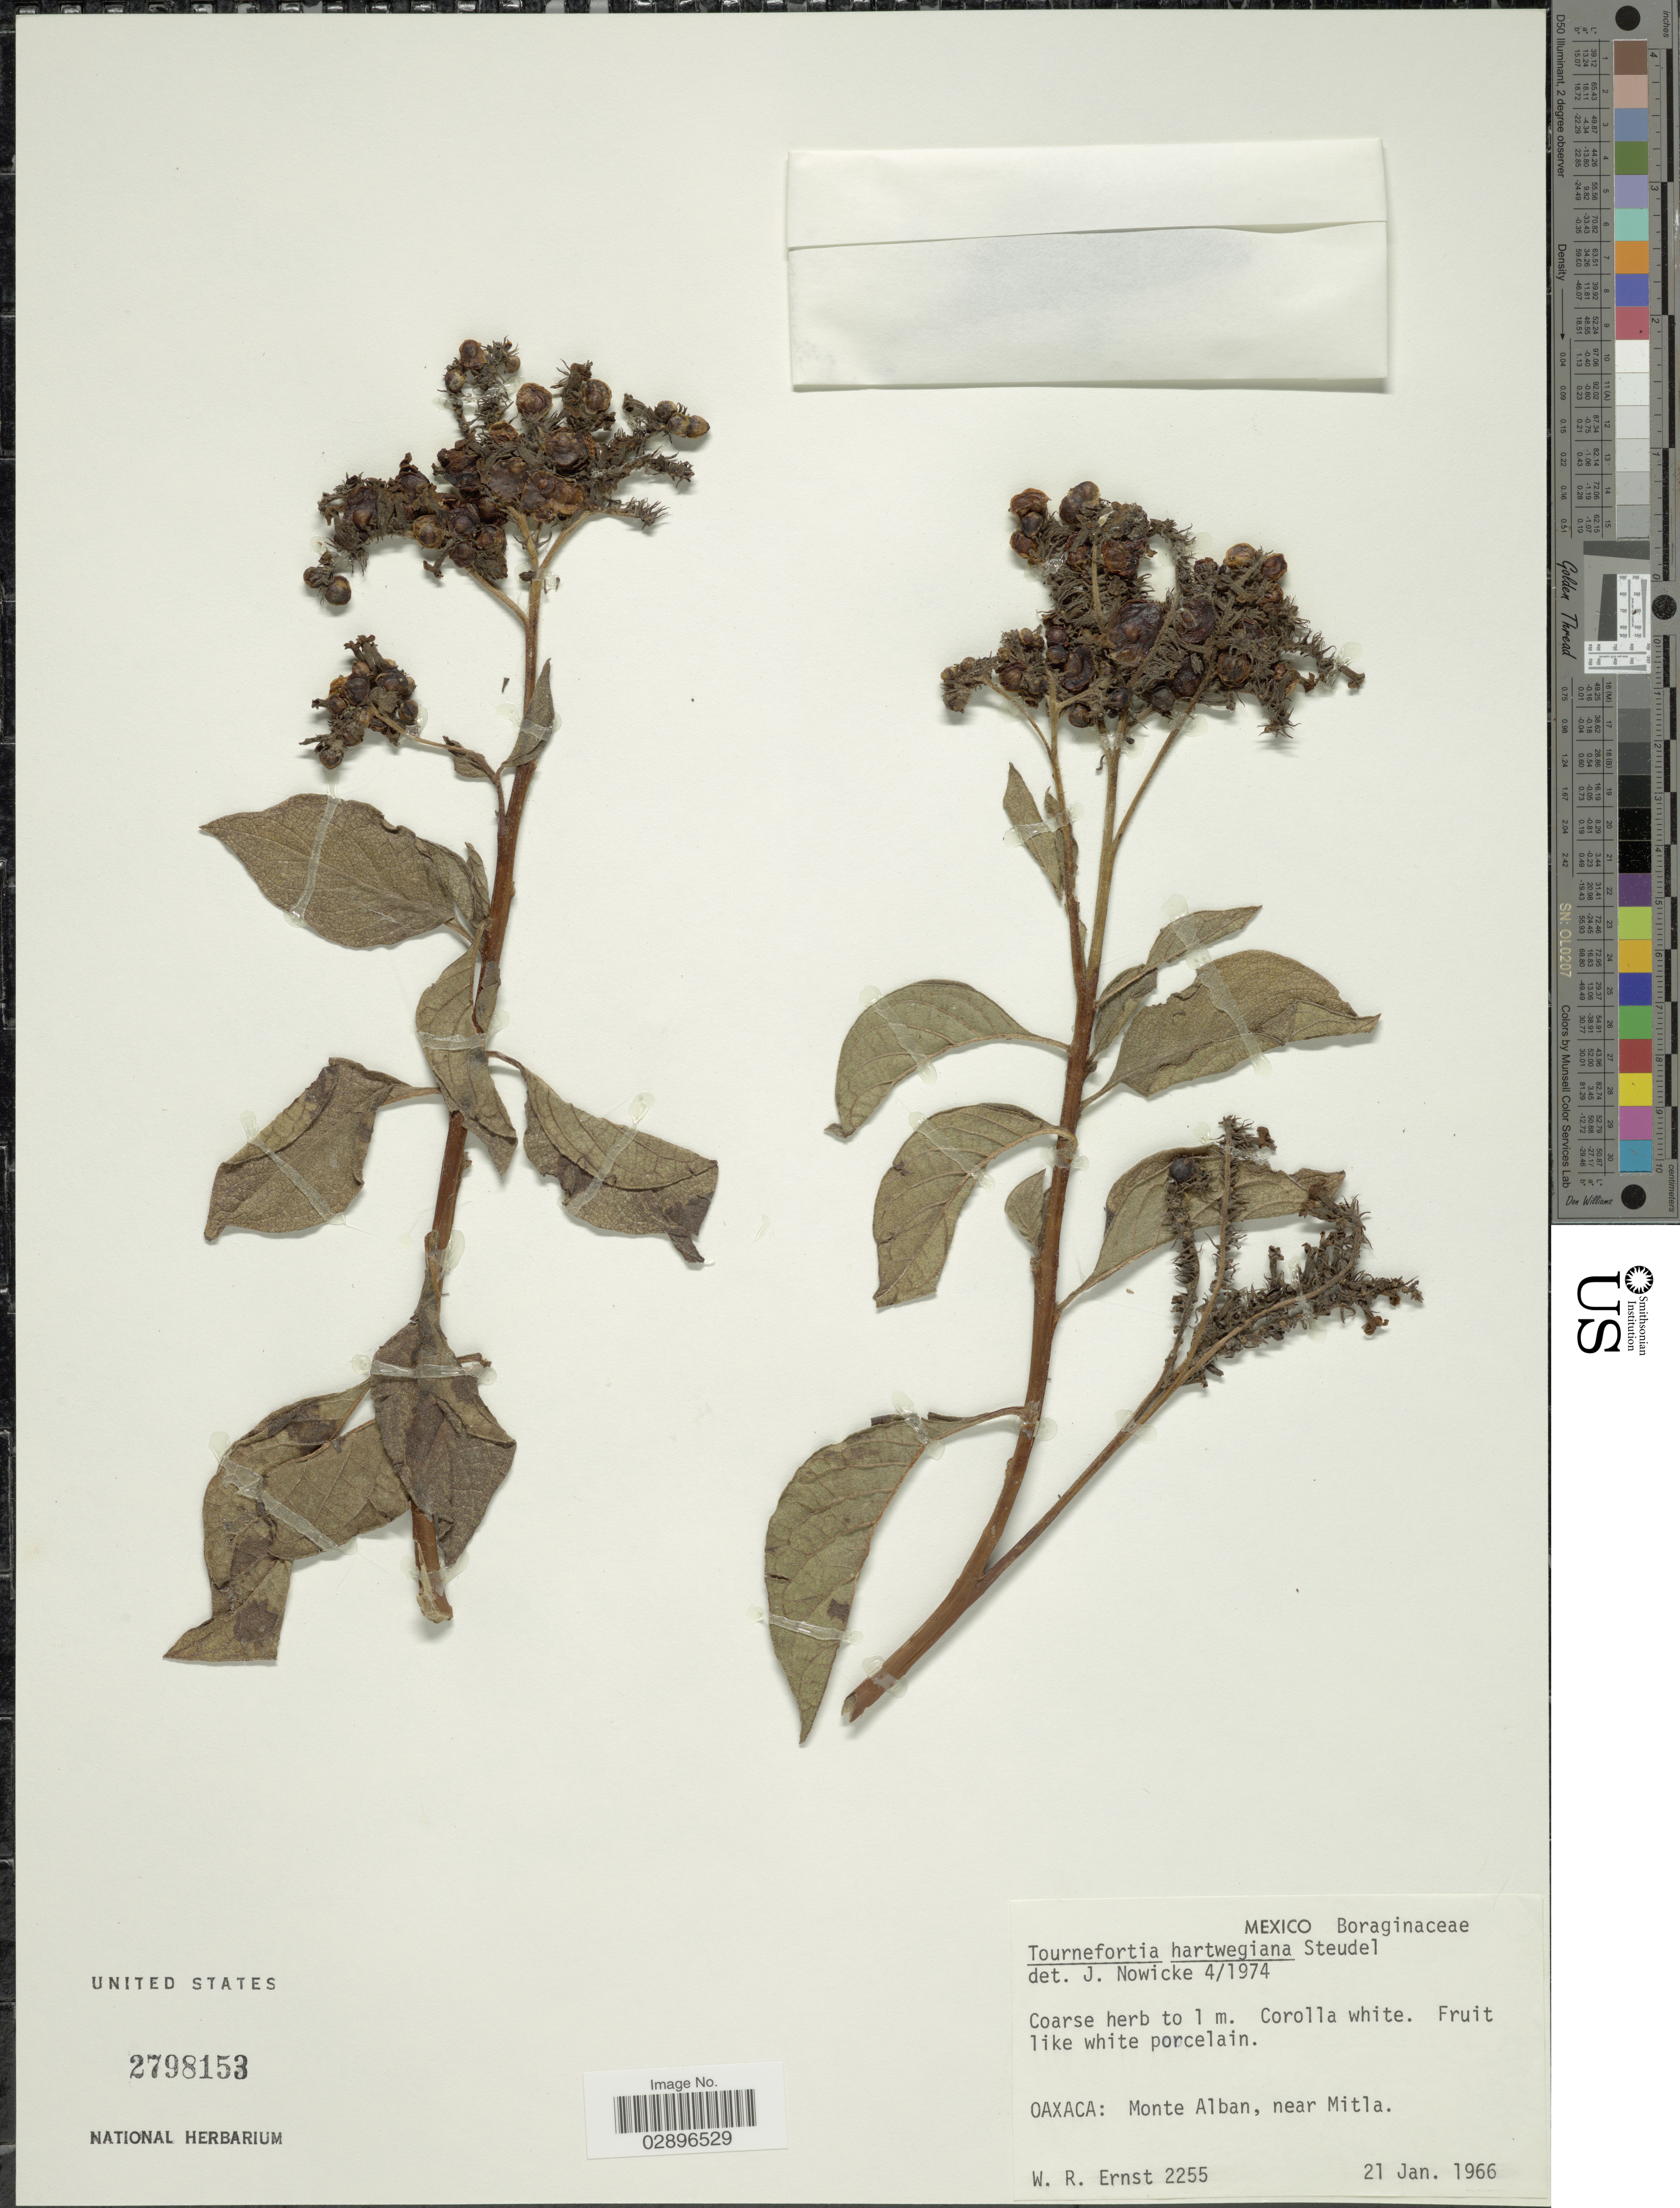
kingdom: Plantae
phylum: Tracheophyta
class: Magnoliopsida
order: Boraginales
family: Heliotropiaceae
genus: Tournefortia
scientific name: Tournefortia hartwegiana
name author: Steud.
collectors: W. R. Ernst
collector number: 2255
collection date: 1966-01-21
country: Mexico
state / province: Oaxaca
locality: Monte Alban, near Mitla.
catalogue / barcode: US 2798153